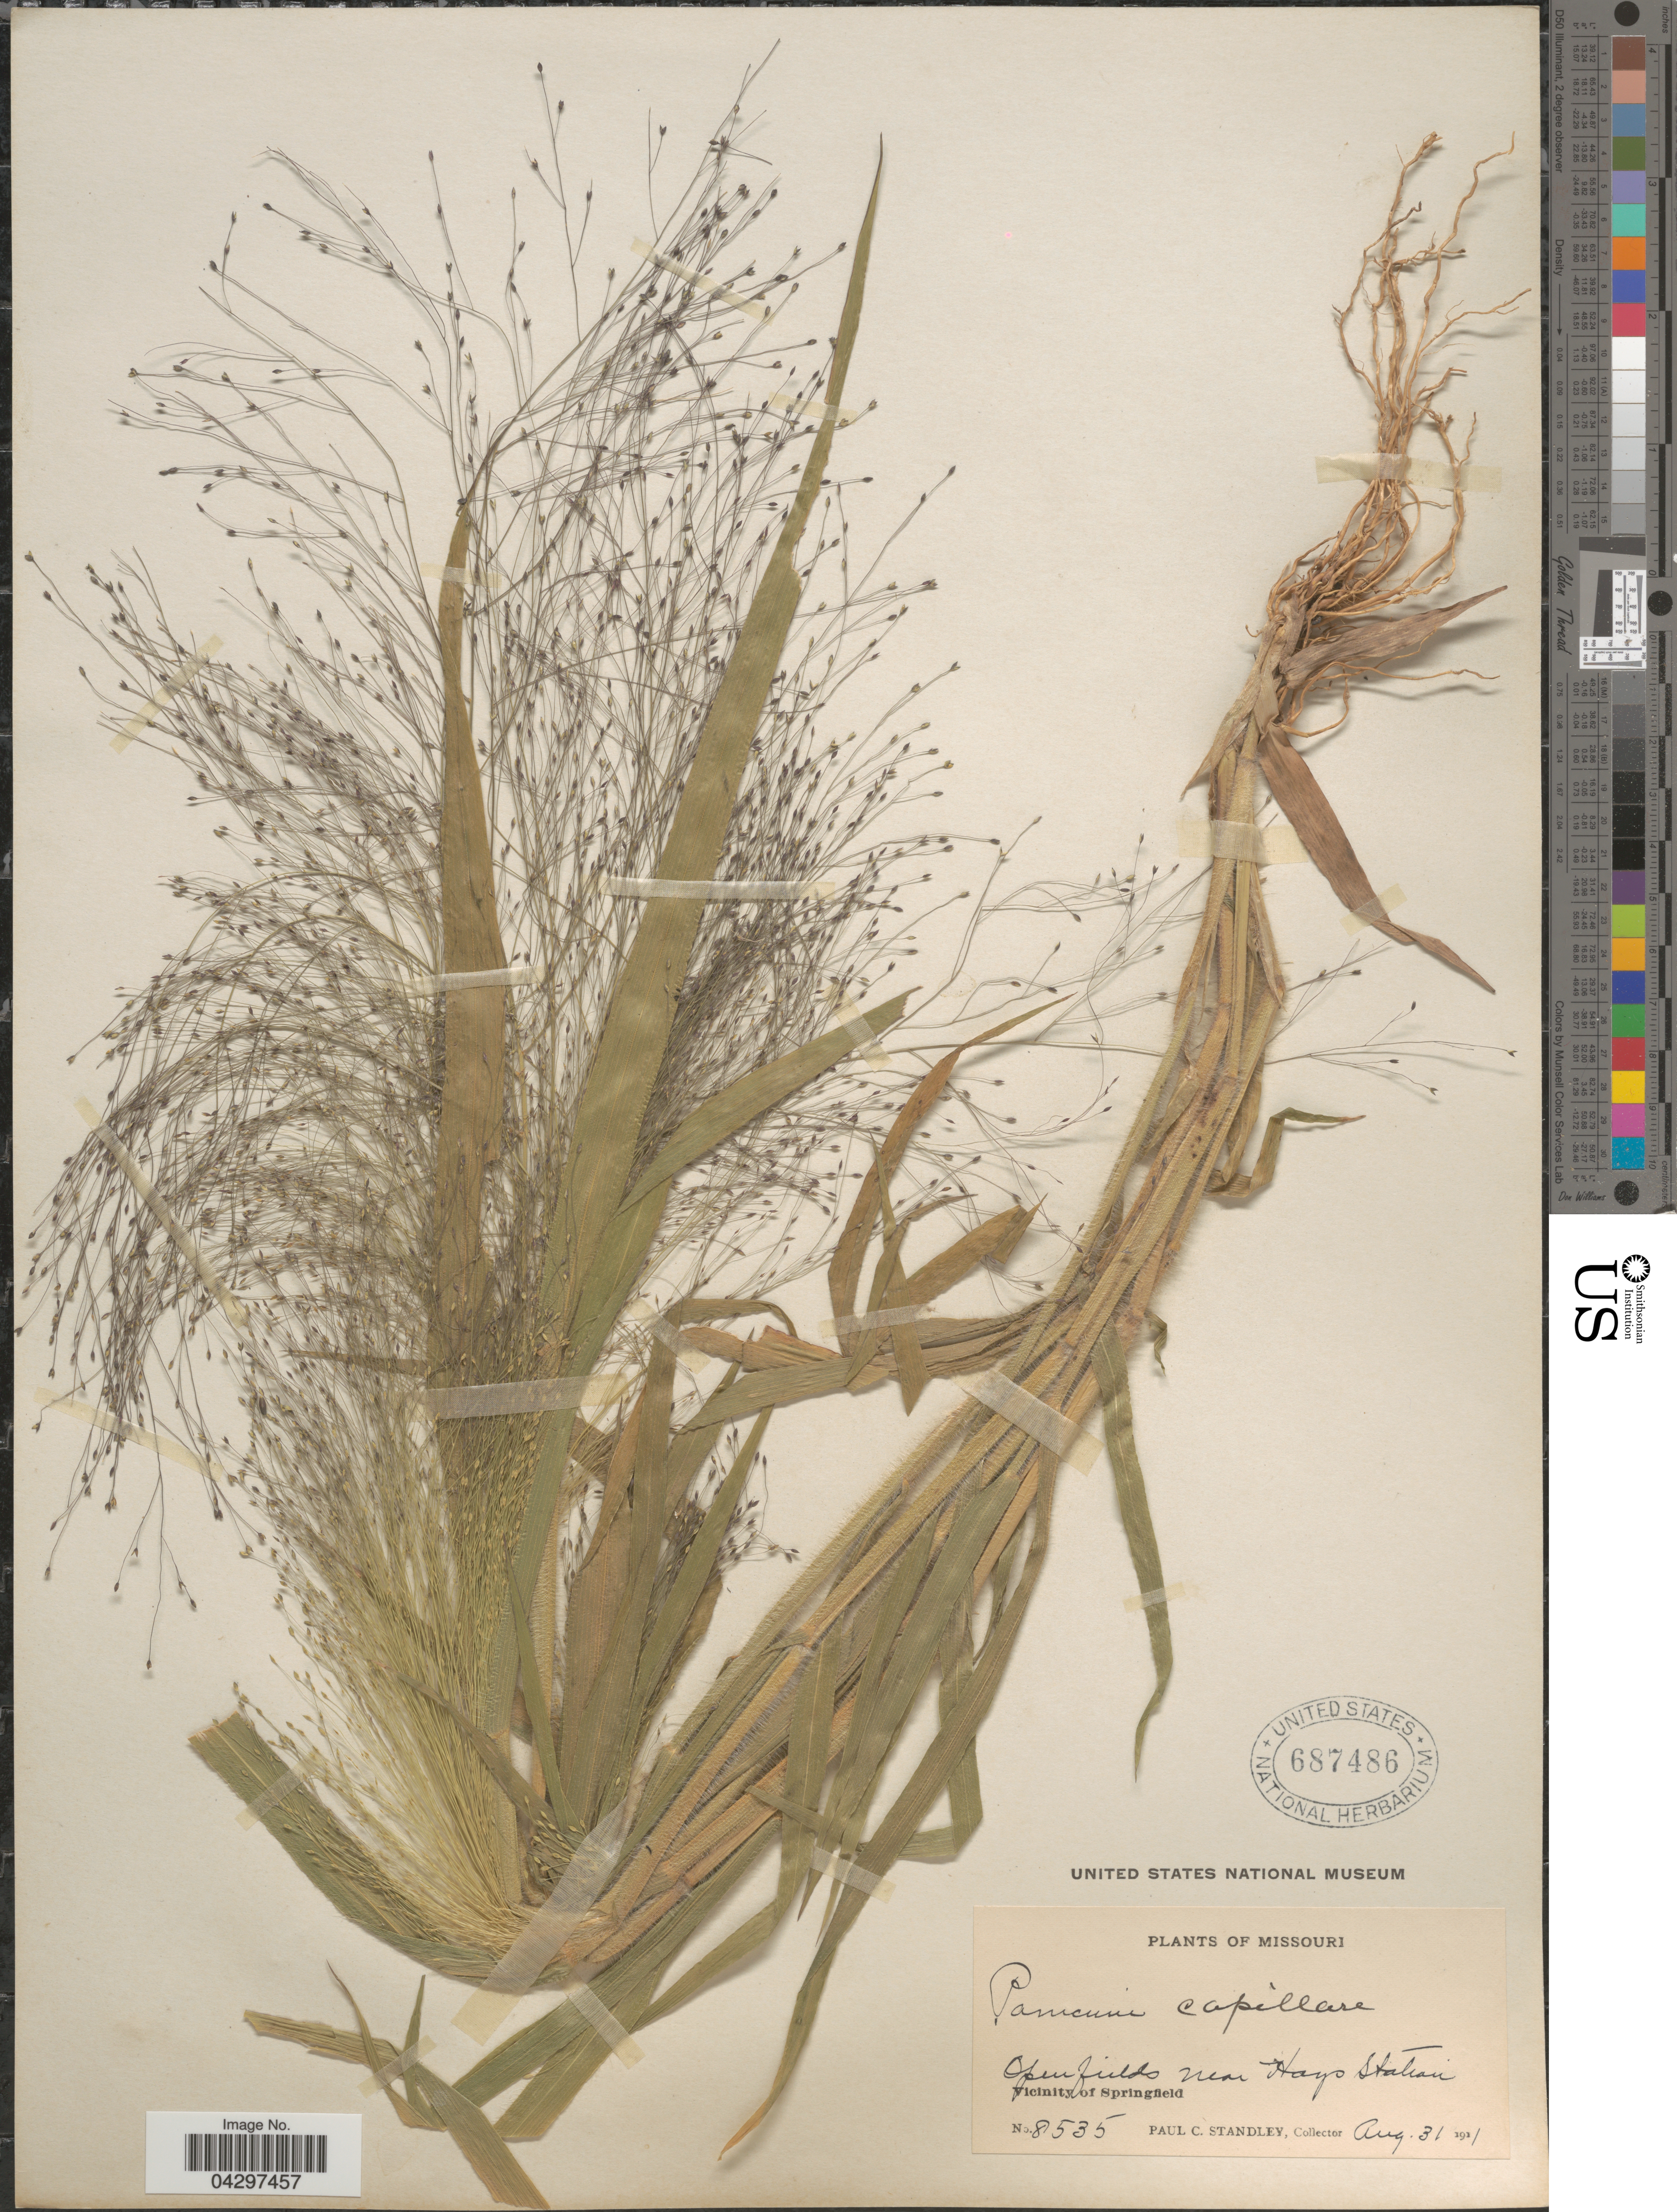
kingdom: Plantae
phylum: Tracheophyta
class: Liliopsida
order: Poales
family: Poaceae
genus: Panicum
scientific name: Panicum capillare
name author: L.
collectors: P. C. Standley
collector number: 8535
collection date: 1931-08-31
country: United States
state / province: Missouri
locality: Open fields near Hays Station. Vicinity of Springfield.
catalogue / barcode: US 687486